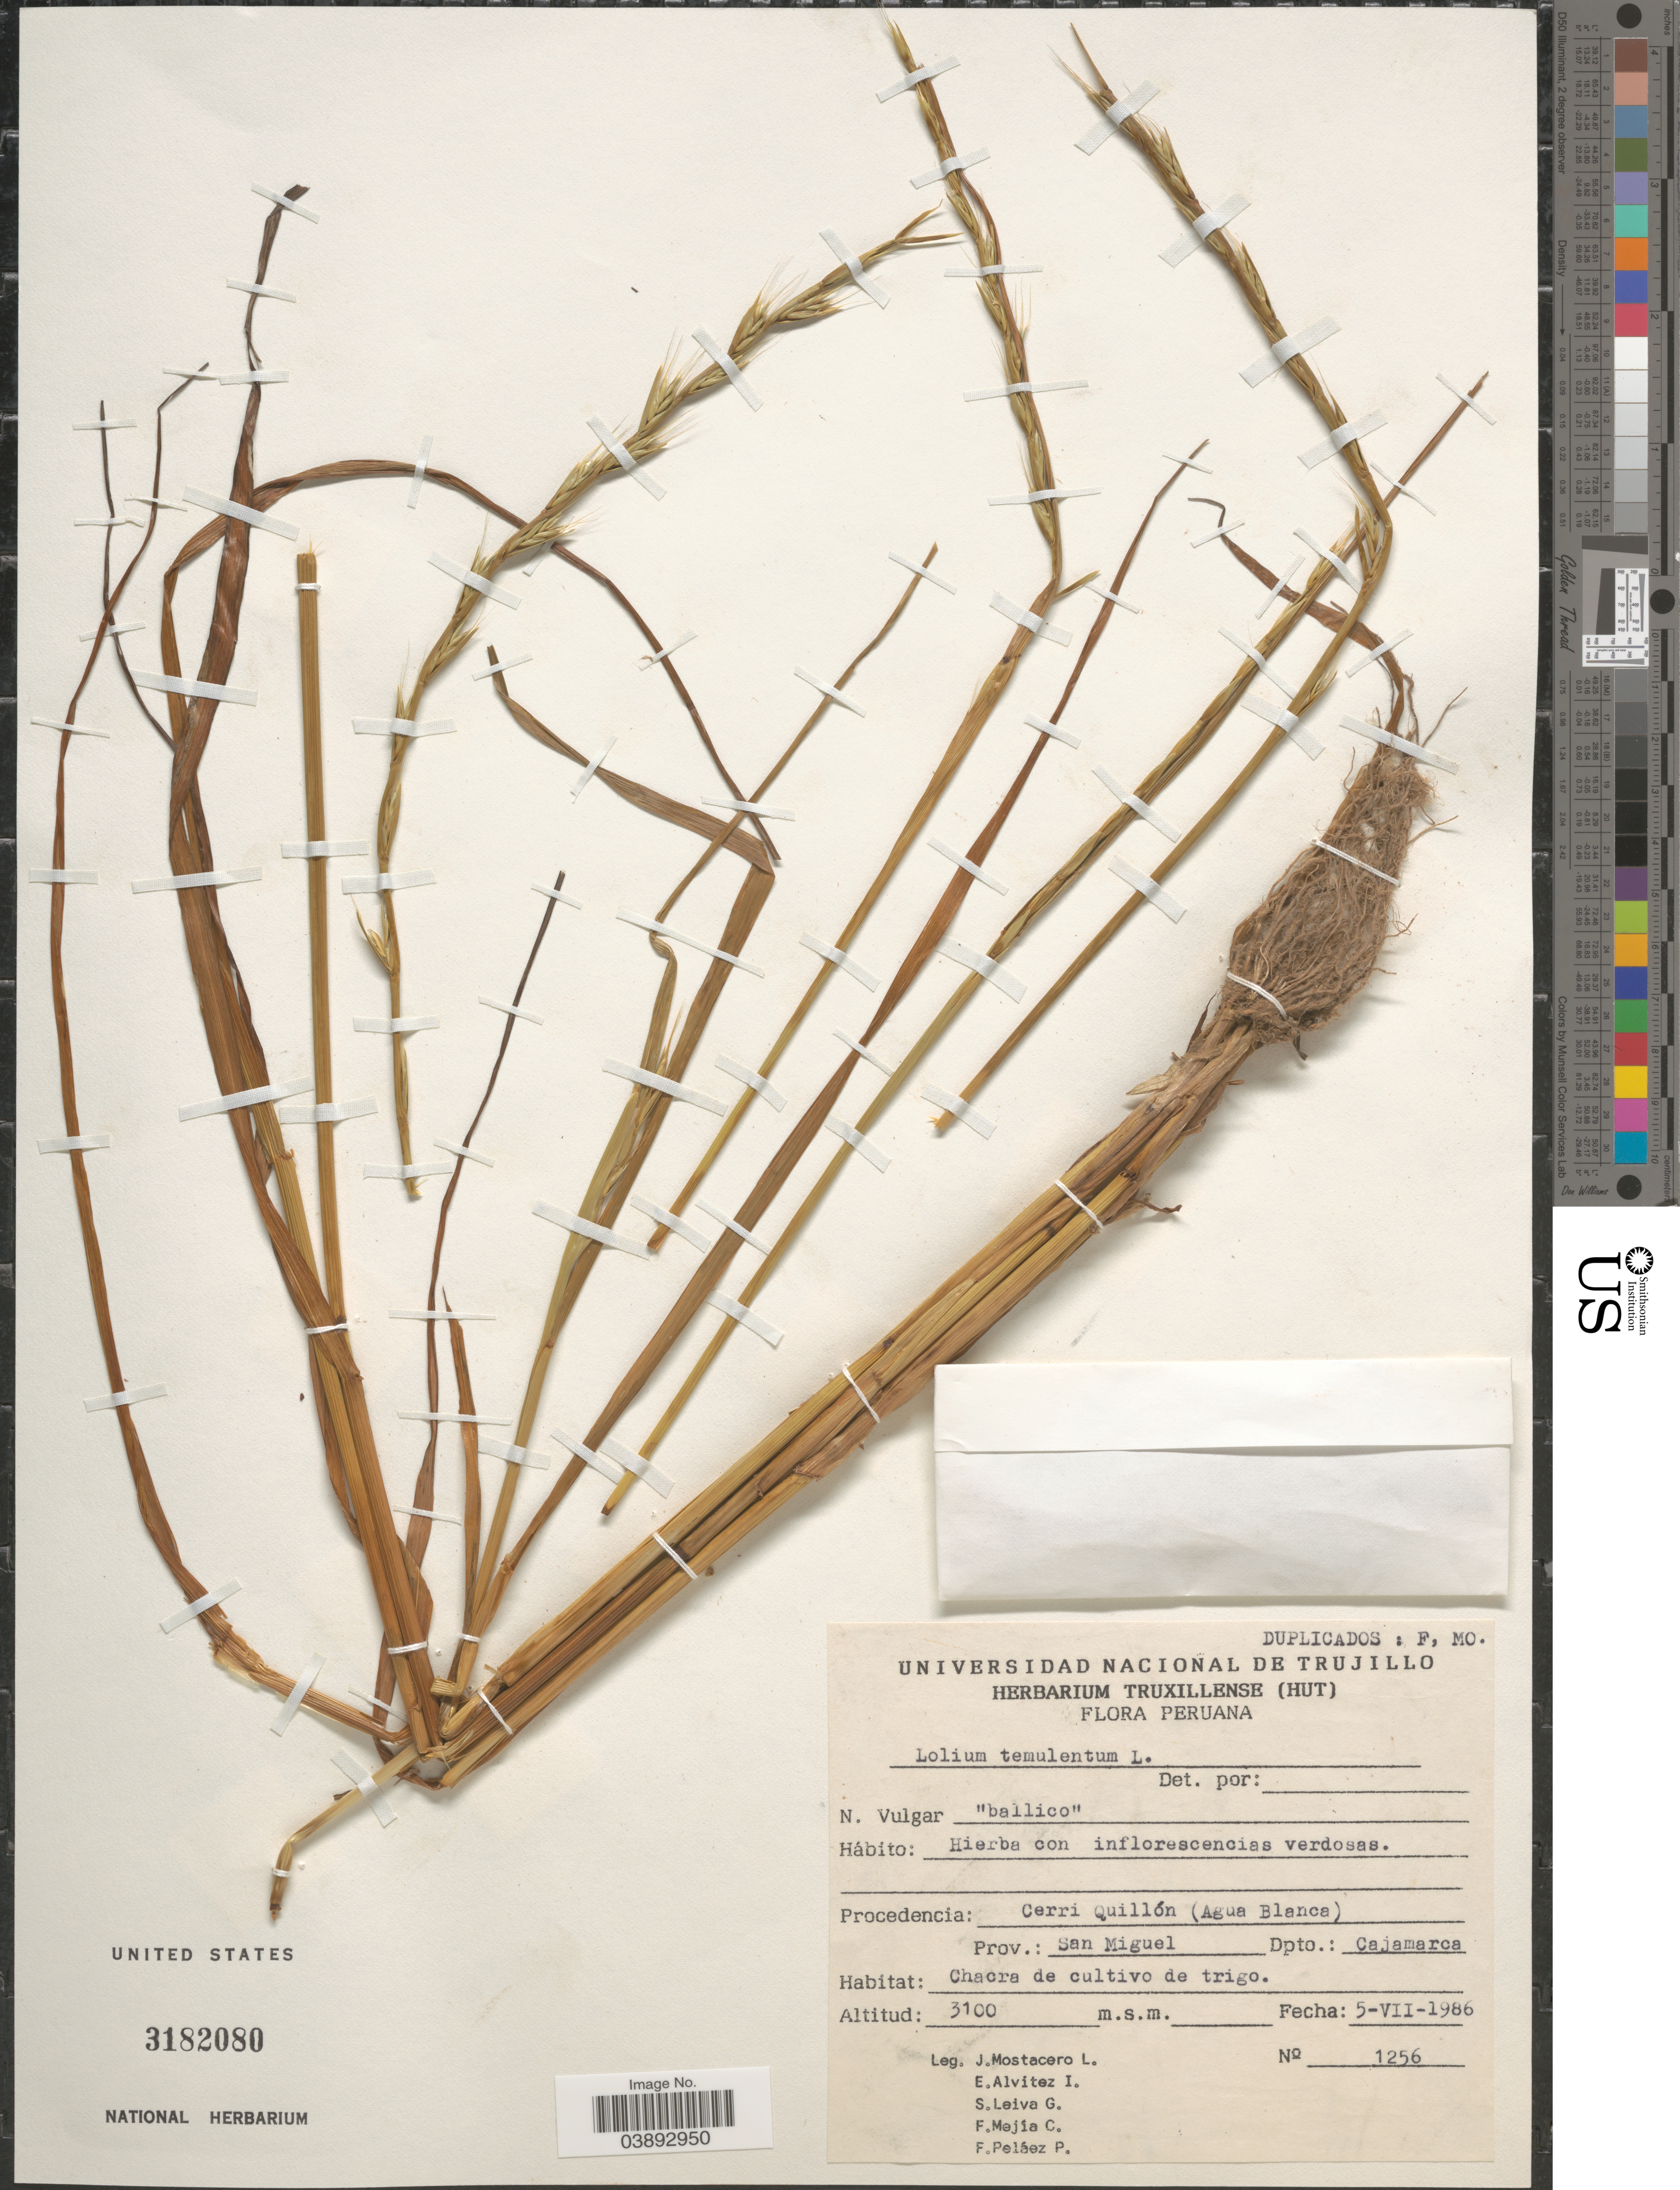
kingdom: Plantae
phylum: Tracheophyta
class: Liliopsida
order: Poales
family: Poaceae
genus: Lolium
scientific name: Lolium temulentum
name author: L.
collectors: J. Mostacero L., E. Alvitez I., S. Leiva G., F. Mejia C. & F. Pelaez P.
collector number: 1256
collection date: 1986-07-05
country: Peru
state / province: Cajamarca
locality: Cerri Quillón (Agua Blanca). Prov.: San Miguel. Dpto.: Cajamarca.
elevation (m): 3100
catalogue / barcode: US 3182080